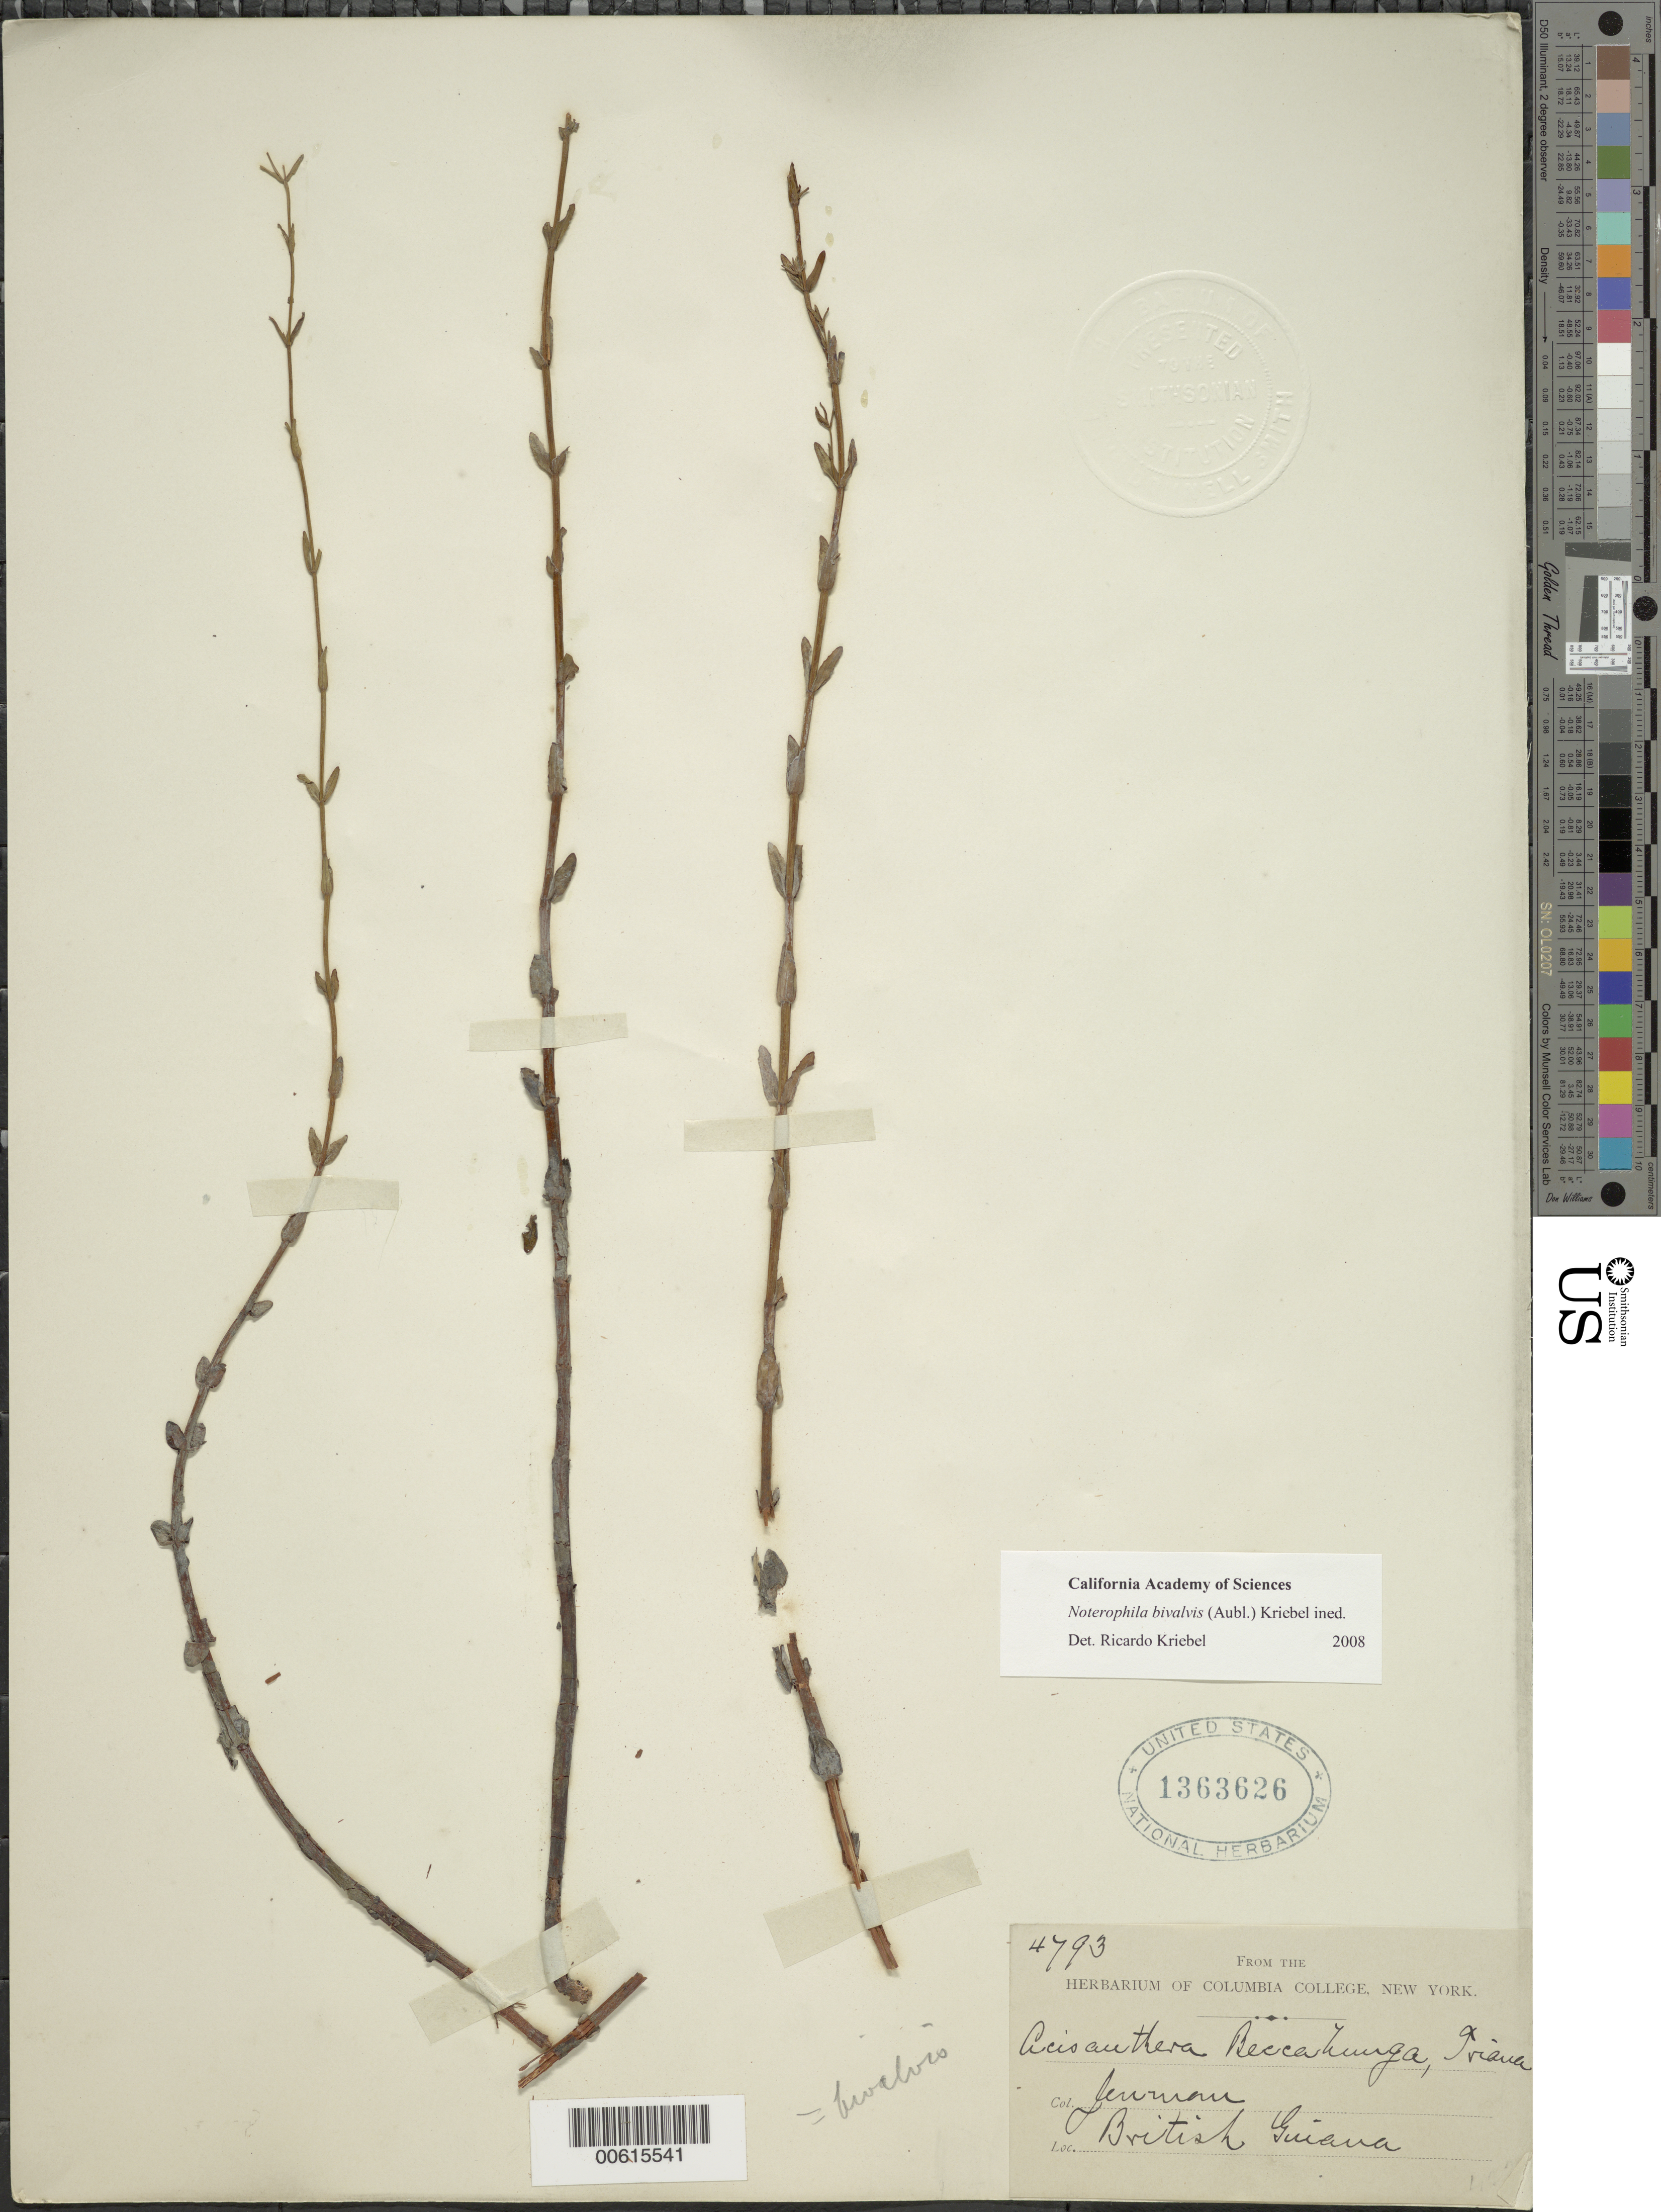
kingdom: Plantae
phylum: Tracheophyta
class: Magnoliopsida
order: Myrtales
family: Melastomataceae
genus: Noterophila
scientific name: Noterophila bivalvis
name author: (Aubl.) Kriebel & M.J. Rocha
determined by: Nunes da Silva, Diego, (RB), Jardim Botanico do Rio de Janeiro - Herbario (BRAZIL)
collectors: G. S. Jenman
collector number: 4793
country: Guyana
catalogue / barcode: US 1363626